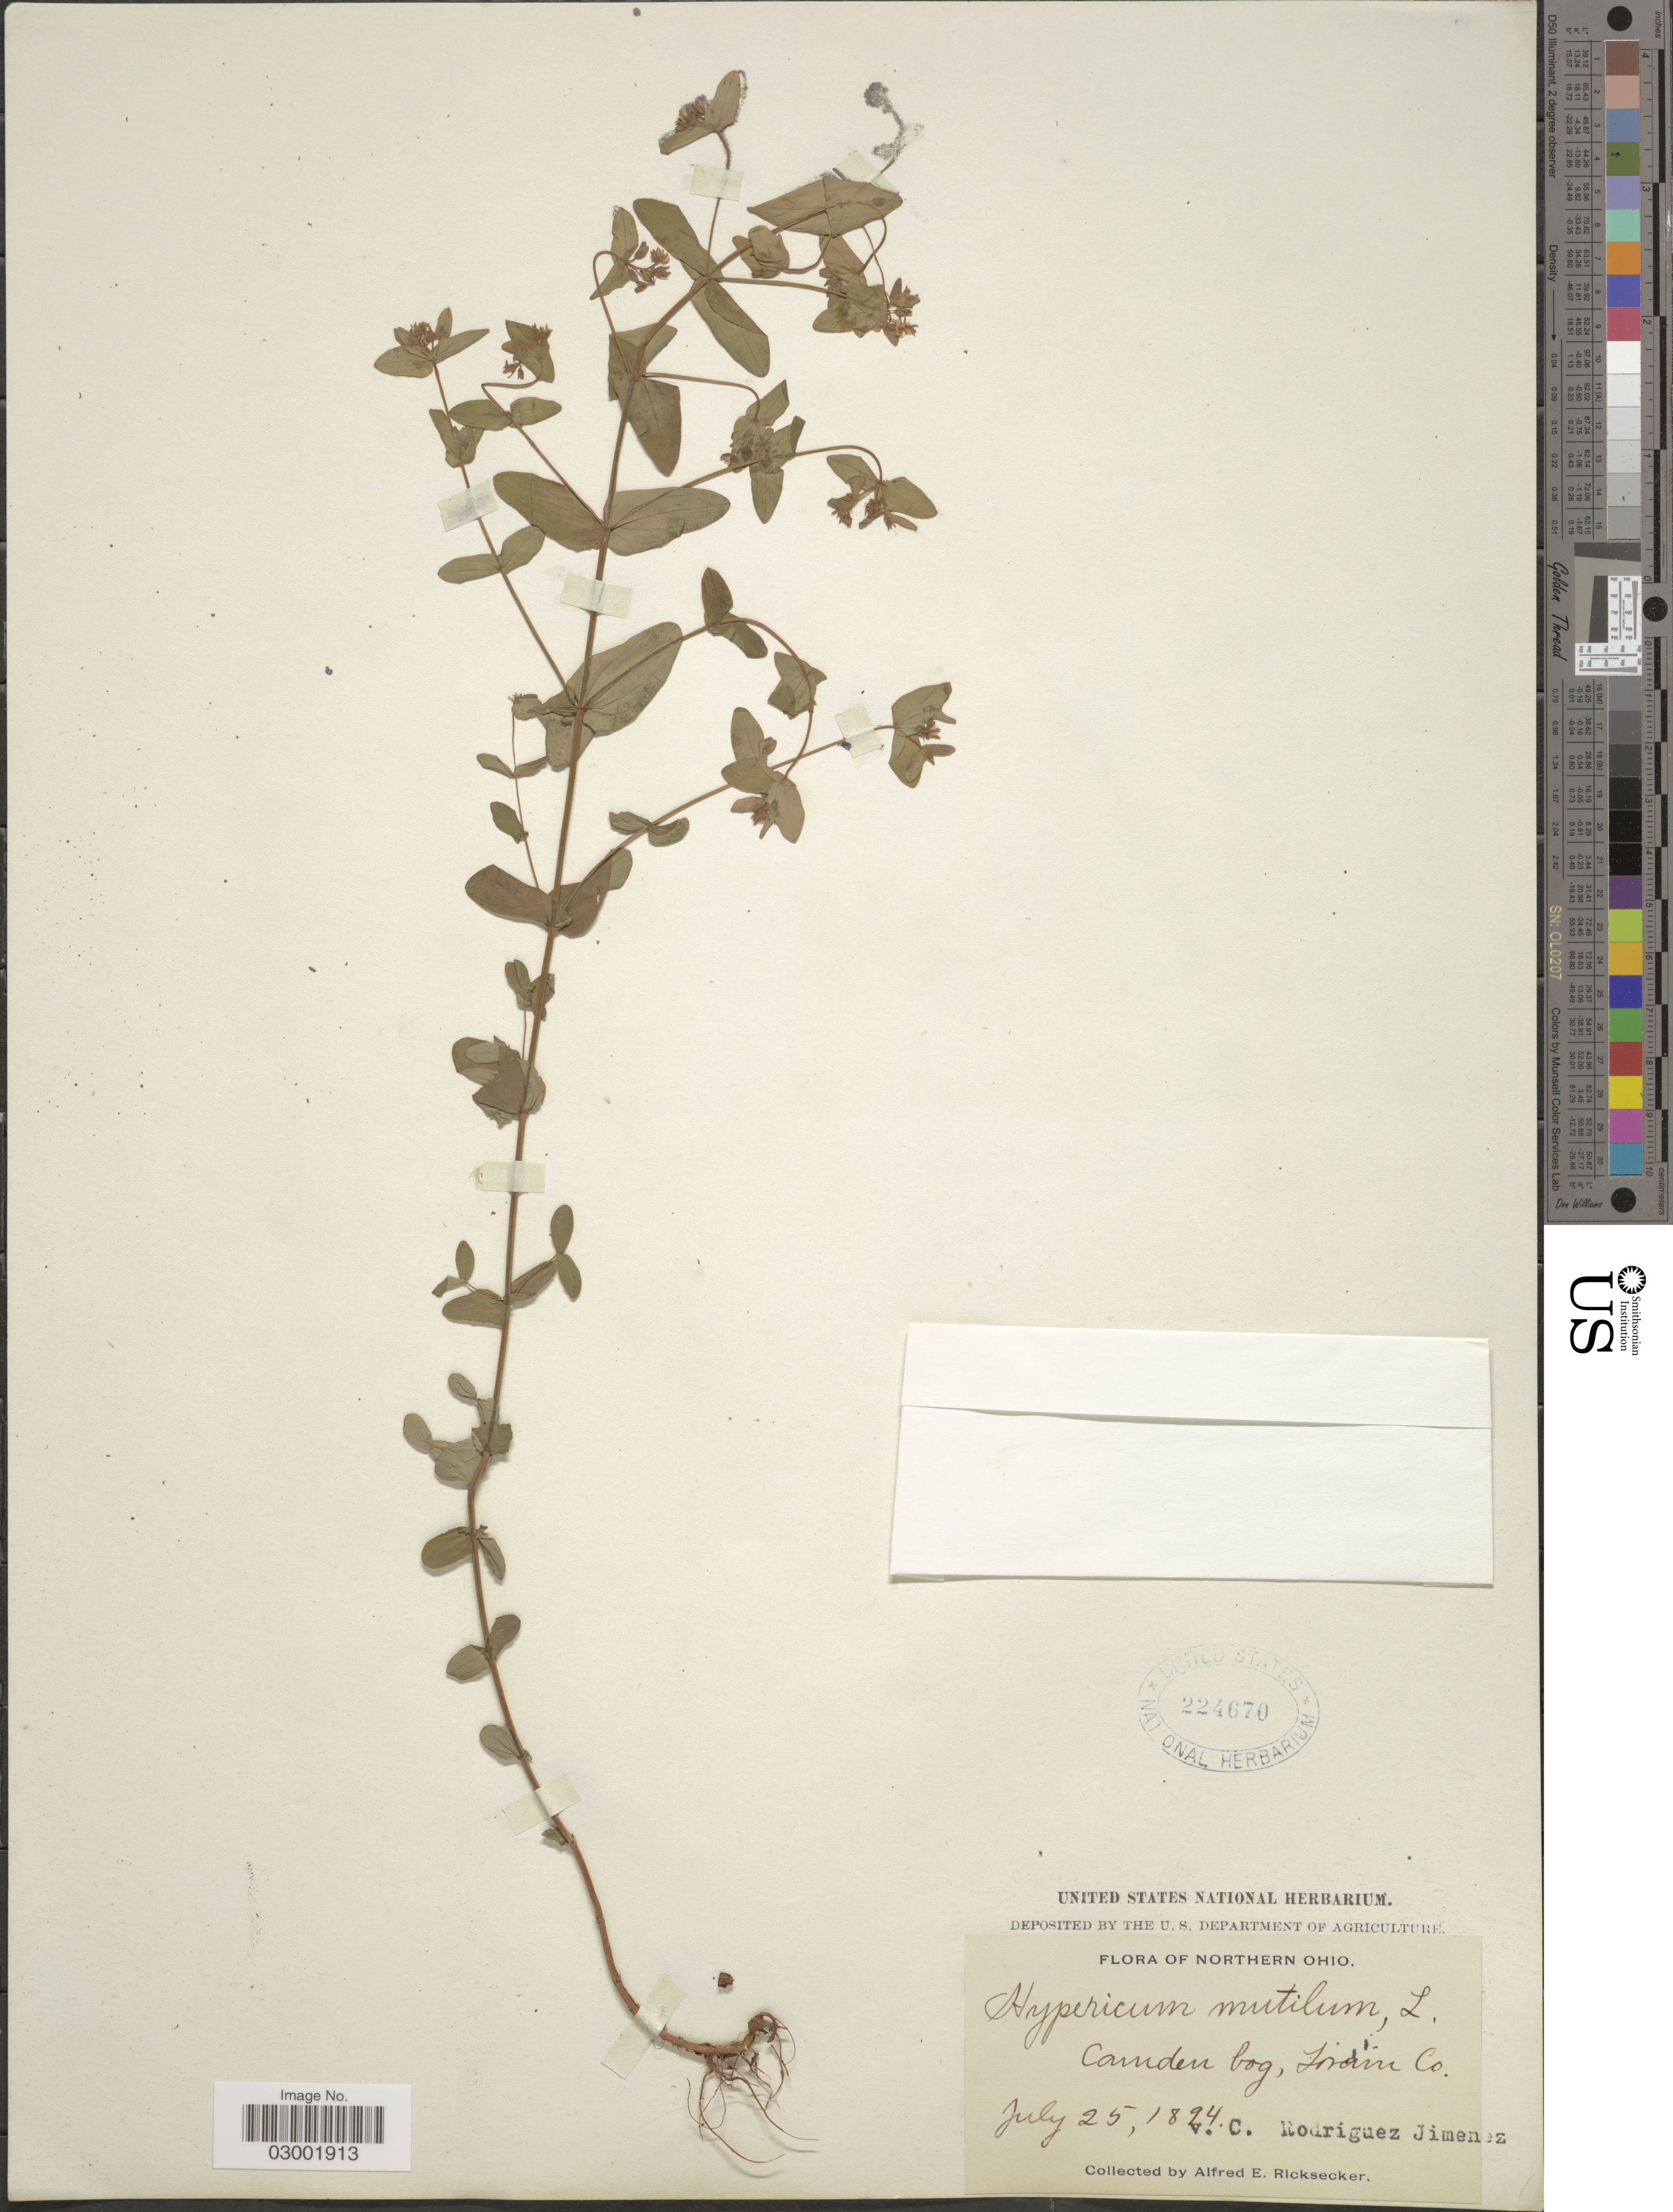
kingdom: Plantae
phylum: Tracheophyta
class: Magnoliopsida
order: Malpighiales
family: Hypericaceae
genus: Hypericum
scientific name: Hypericum mutilum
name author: L.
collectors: A. E. Ricksecker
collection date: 1894-07-25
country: United States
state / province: Ohio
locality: Northern Ohio, Camden bog, Lorain Co.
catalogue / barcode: US 224670